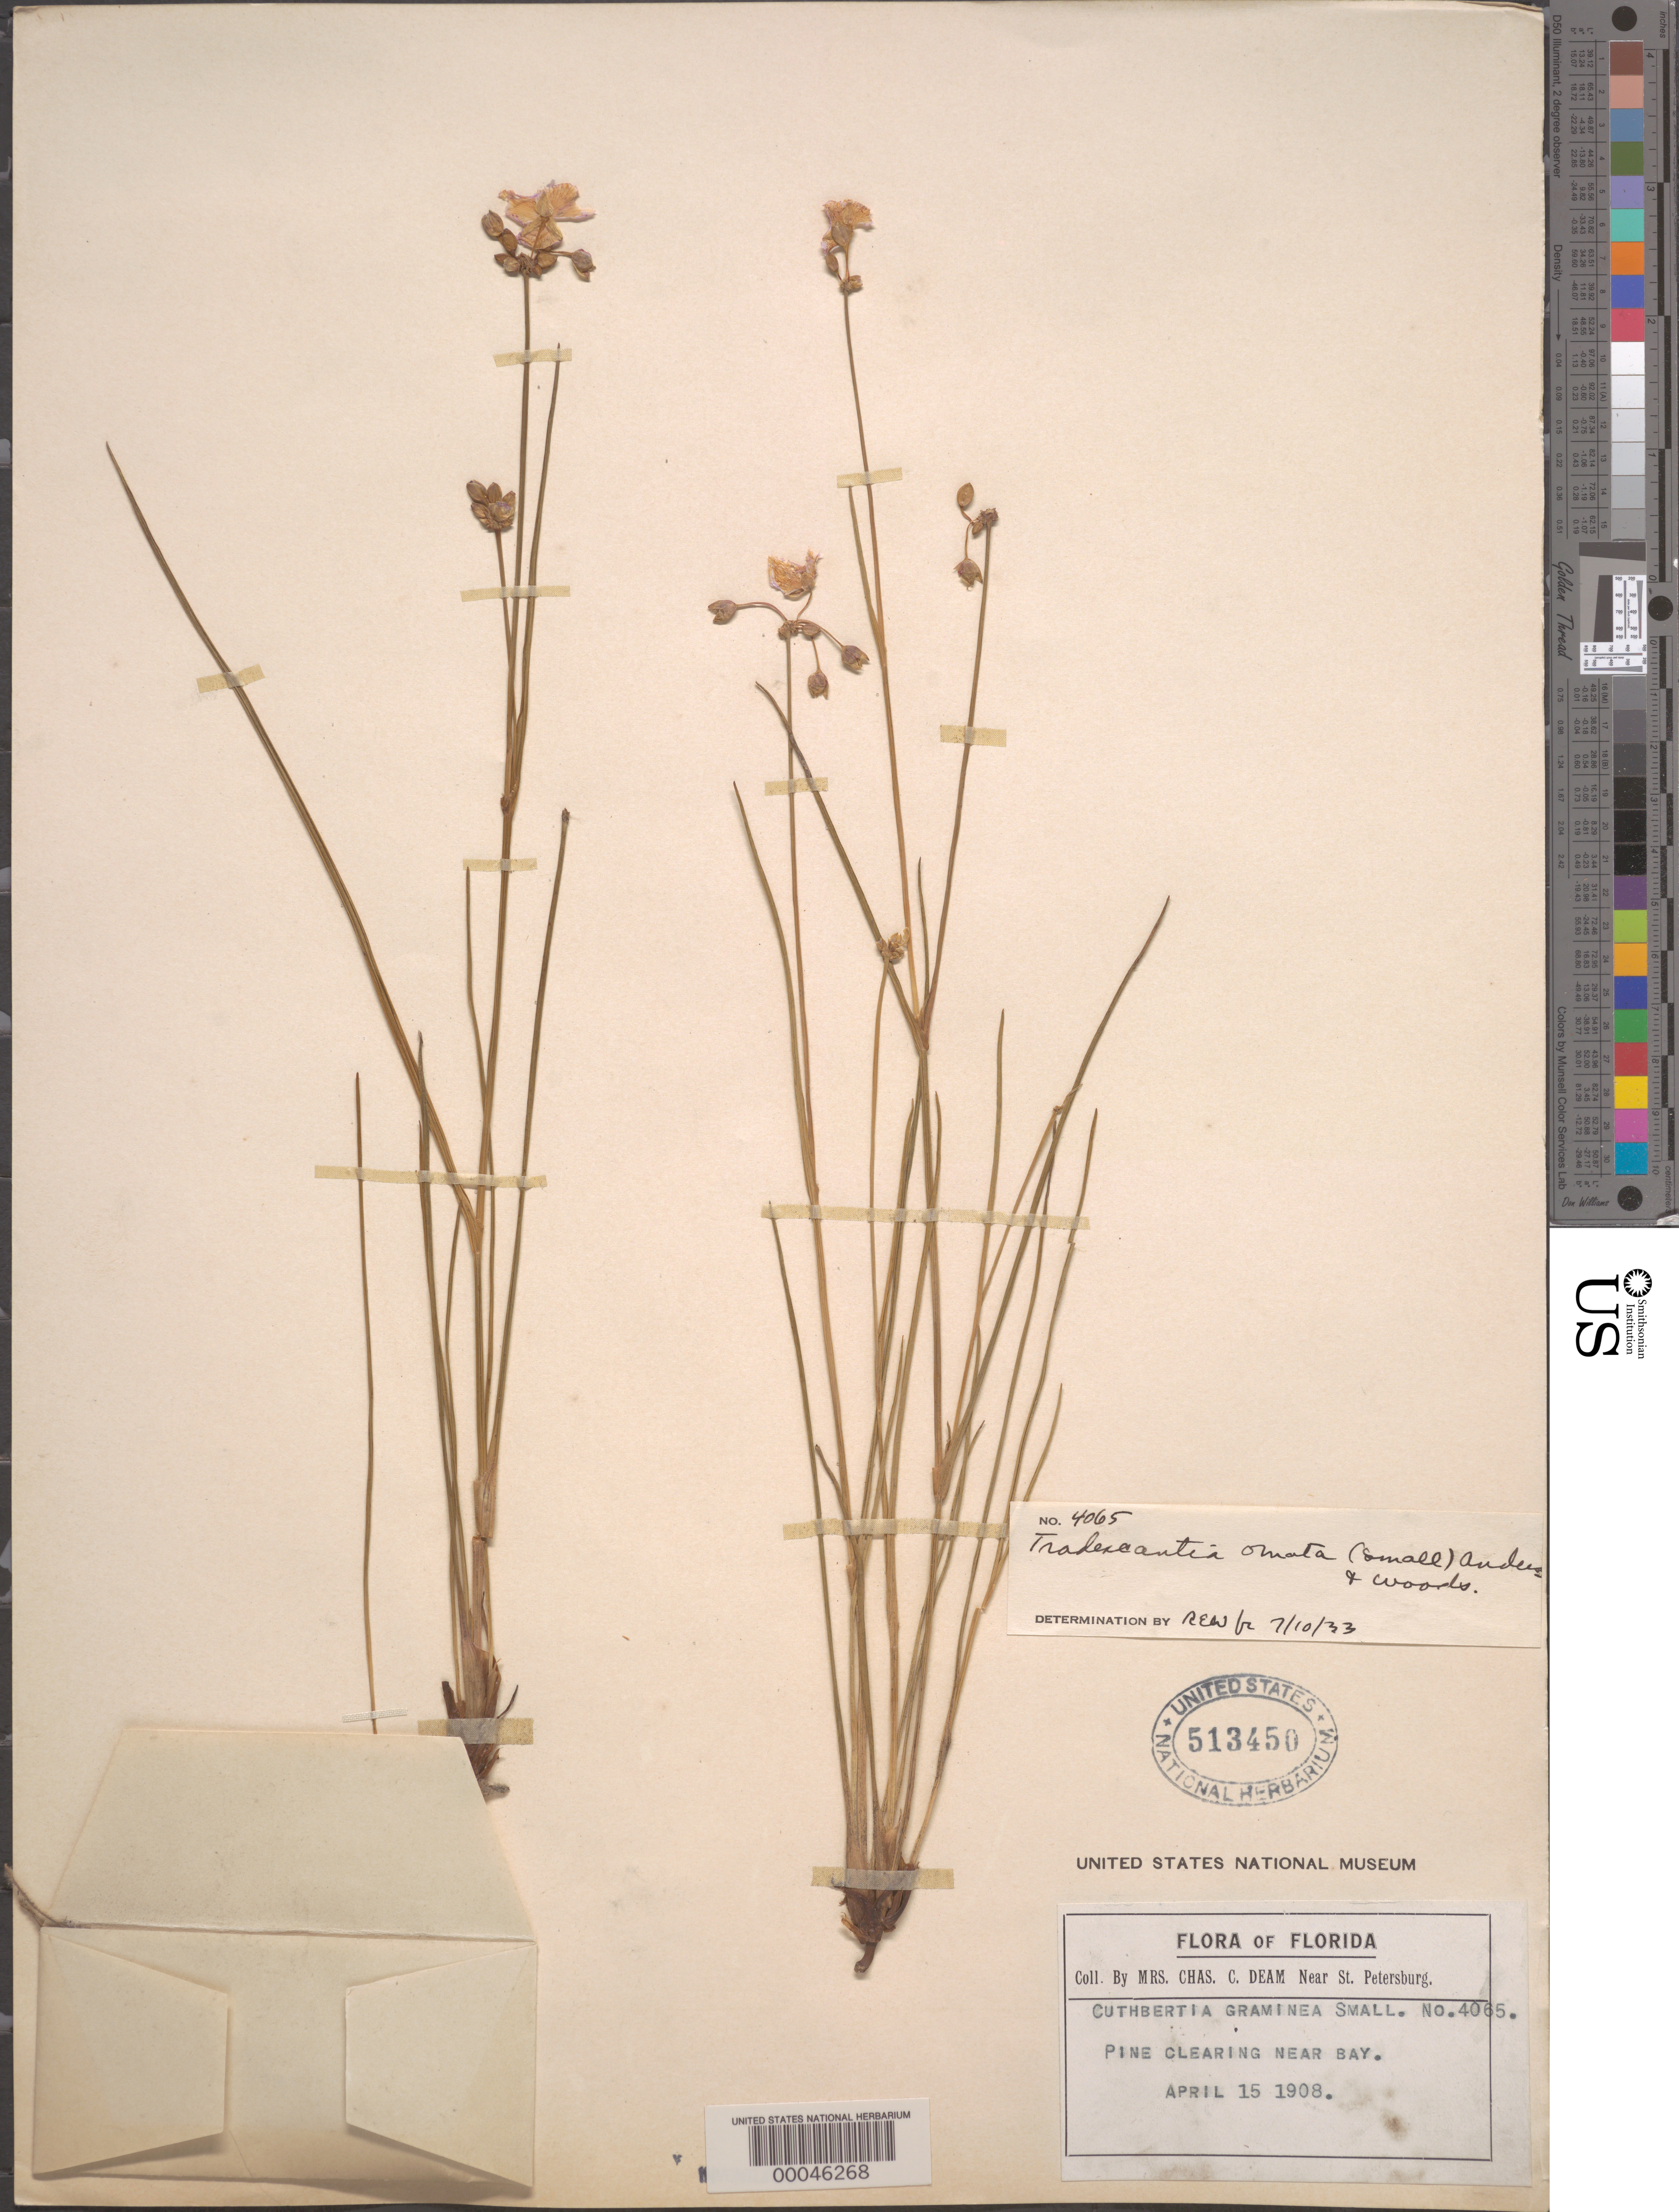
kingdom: Plantae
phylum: Tracheophyta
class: Liliopsida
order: Commelinales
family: Commelinaceae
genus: Cuthbertia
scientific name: Cuthbertia ornata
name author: Small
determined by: Strong, Mark T., (BOT), Smithsonian Institution - National Museum of Natural History (UNITED STATES)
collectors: S. A. Deam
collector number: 4065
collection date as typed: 15 Apr 1908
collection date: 1908-04-15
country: United States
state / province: Florida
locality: Near st. petersburg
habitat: Pine clearing near bay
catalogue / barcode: US 513450